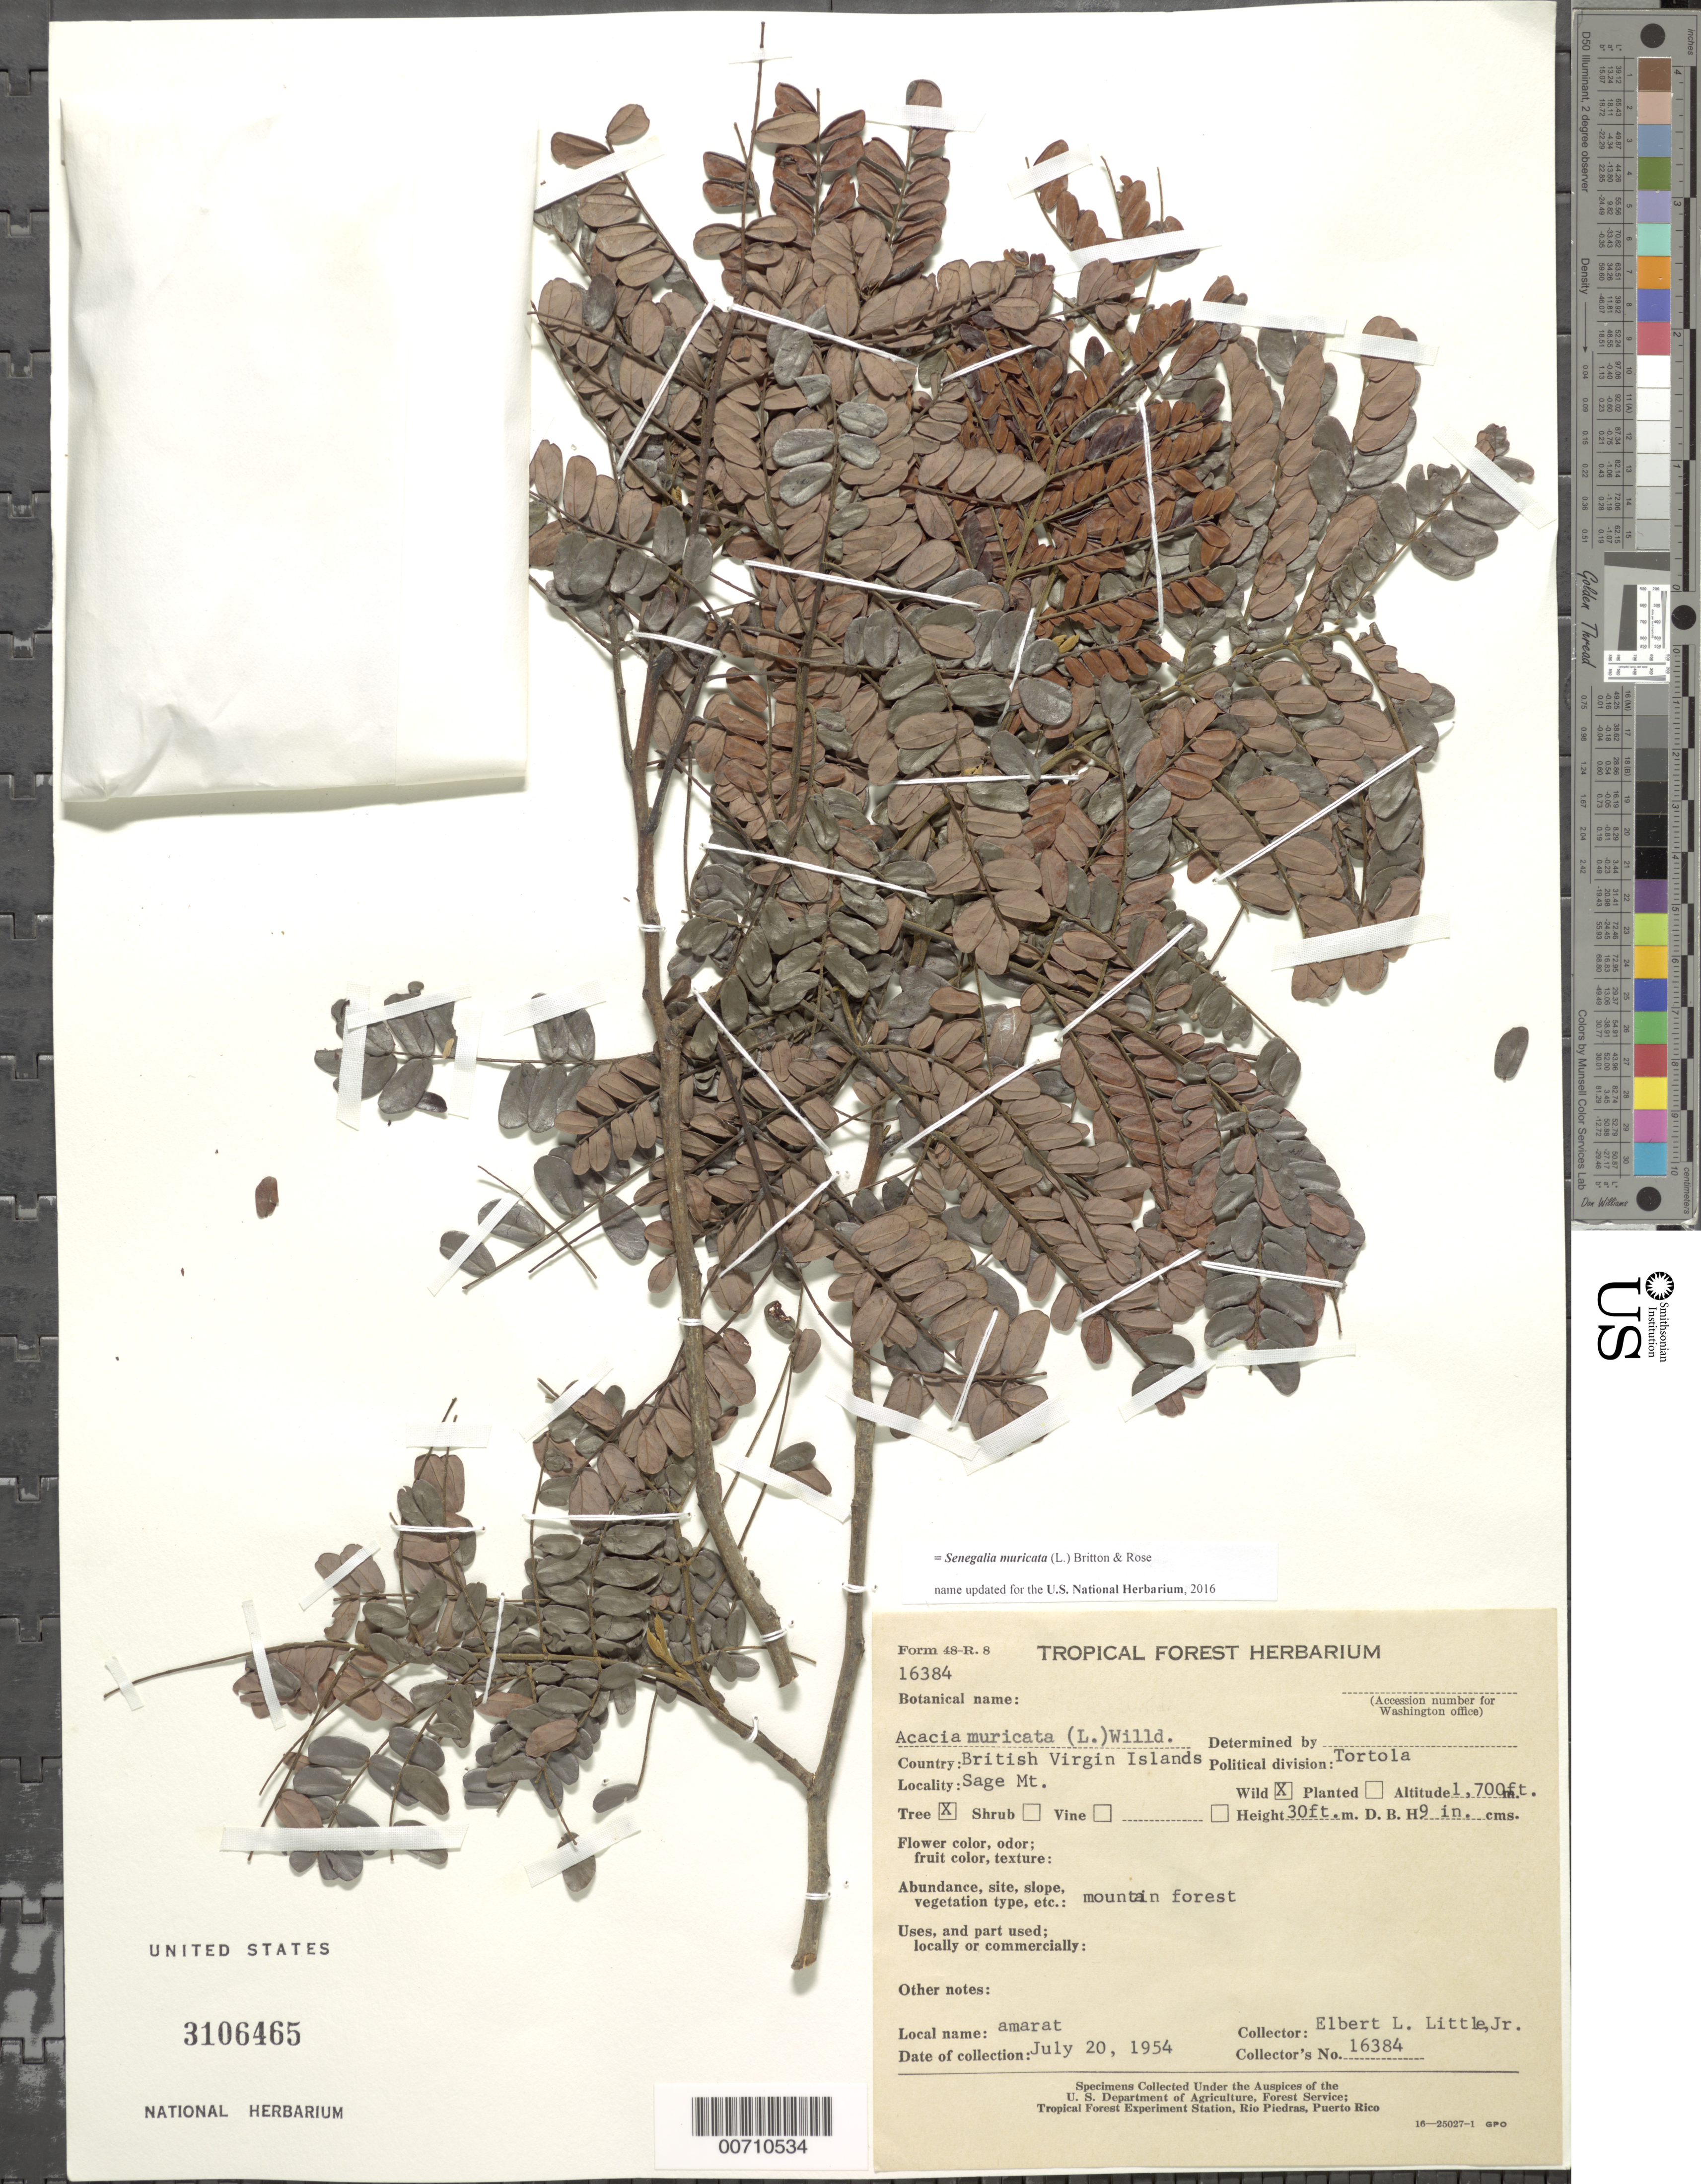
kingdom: Plantae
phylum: Tracheophyta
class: Magnoliopsida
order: Fabales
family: Fabaceae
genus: Parasenegalia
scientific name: Parasenegalia muricata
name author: (L.) Seigler & Ebinger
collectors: E. L. Little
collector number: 16384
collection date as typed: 20 Jul 1954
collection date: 1954-07-20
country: British Virgin Islands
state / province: Tortola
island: Tortola Island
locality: Sage Mt.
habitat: Mountain forest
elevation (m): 518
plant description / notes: Common name: amarat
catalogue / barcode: US 3106465